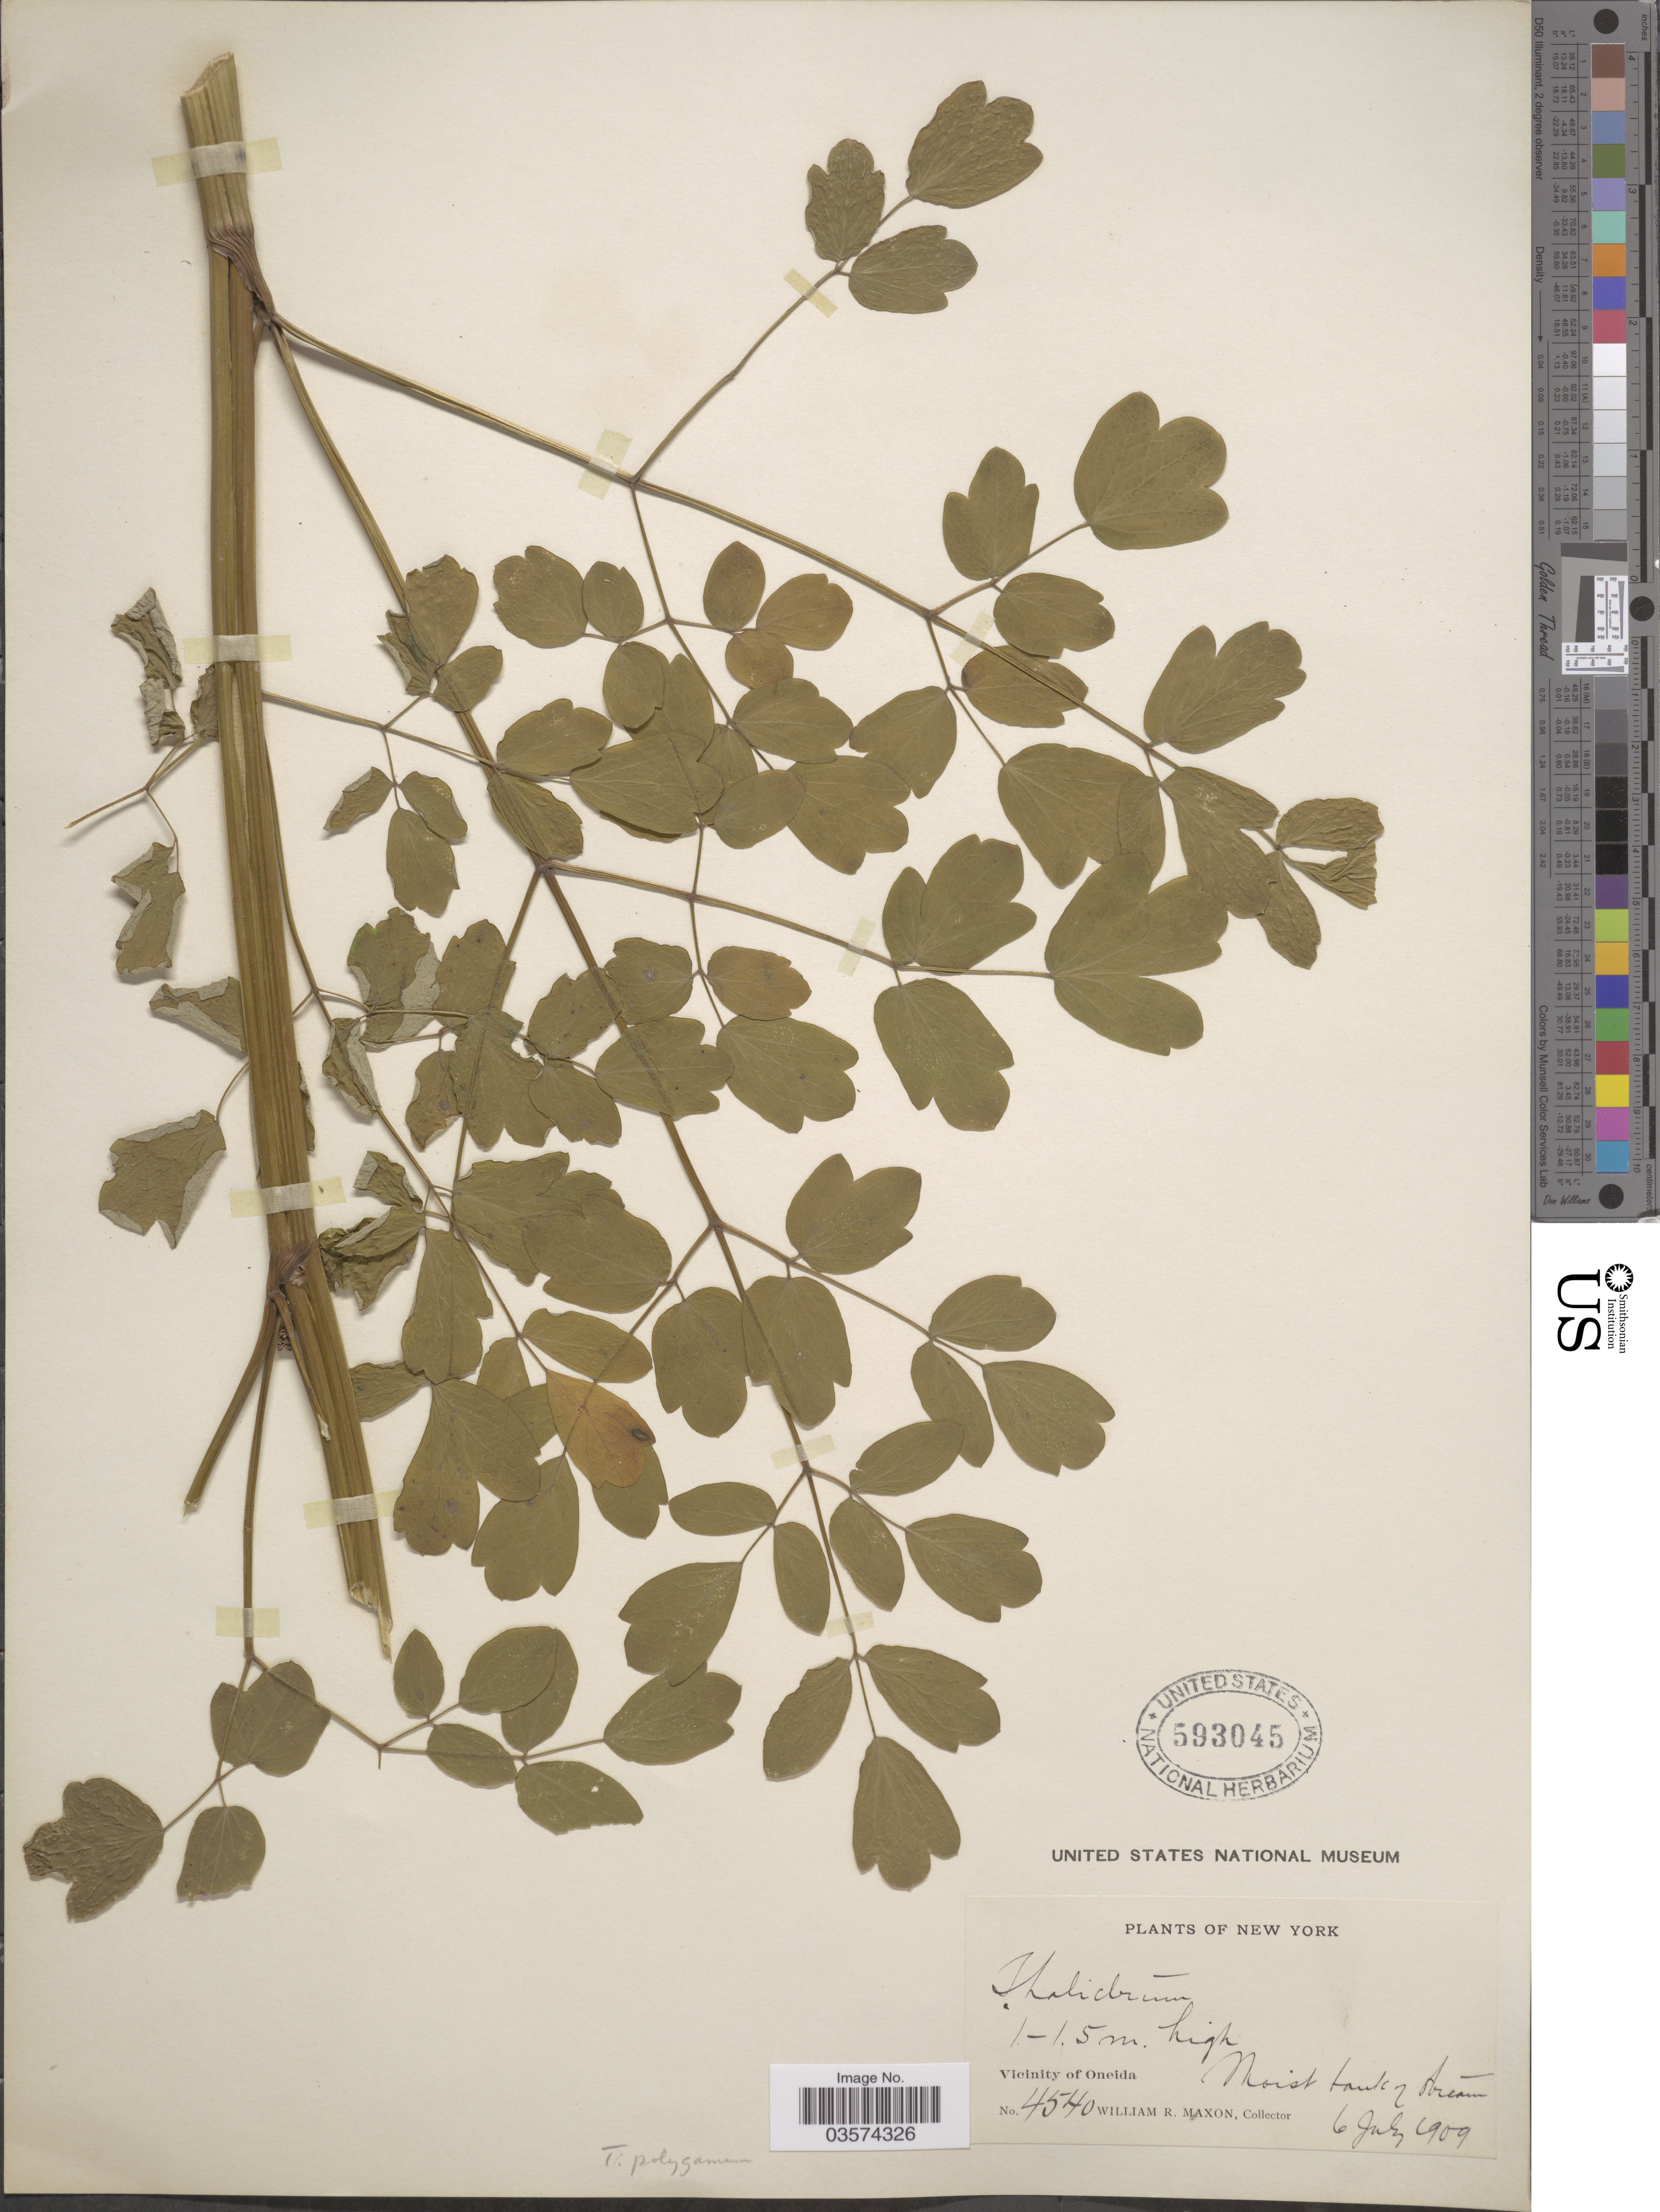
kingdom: Plantae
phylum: Tracheophyta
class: Magnoliopsida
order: Ranunculales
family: Ranunculaceae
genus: Thalictrum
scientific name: Thalictrum pubescens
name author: Pursh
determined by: Park, Marilyn Marqueen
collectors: W. R. Maxon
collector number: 4540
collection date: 1909-07-06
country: United States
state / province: New York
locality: Vicinity of Oneida.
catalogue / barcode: US 593045